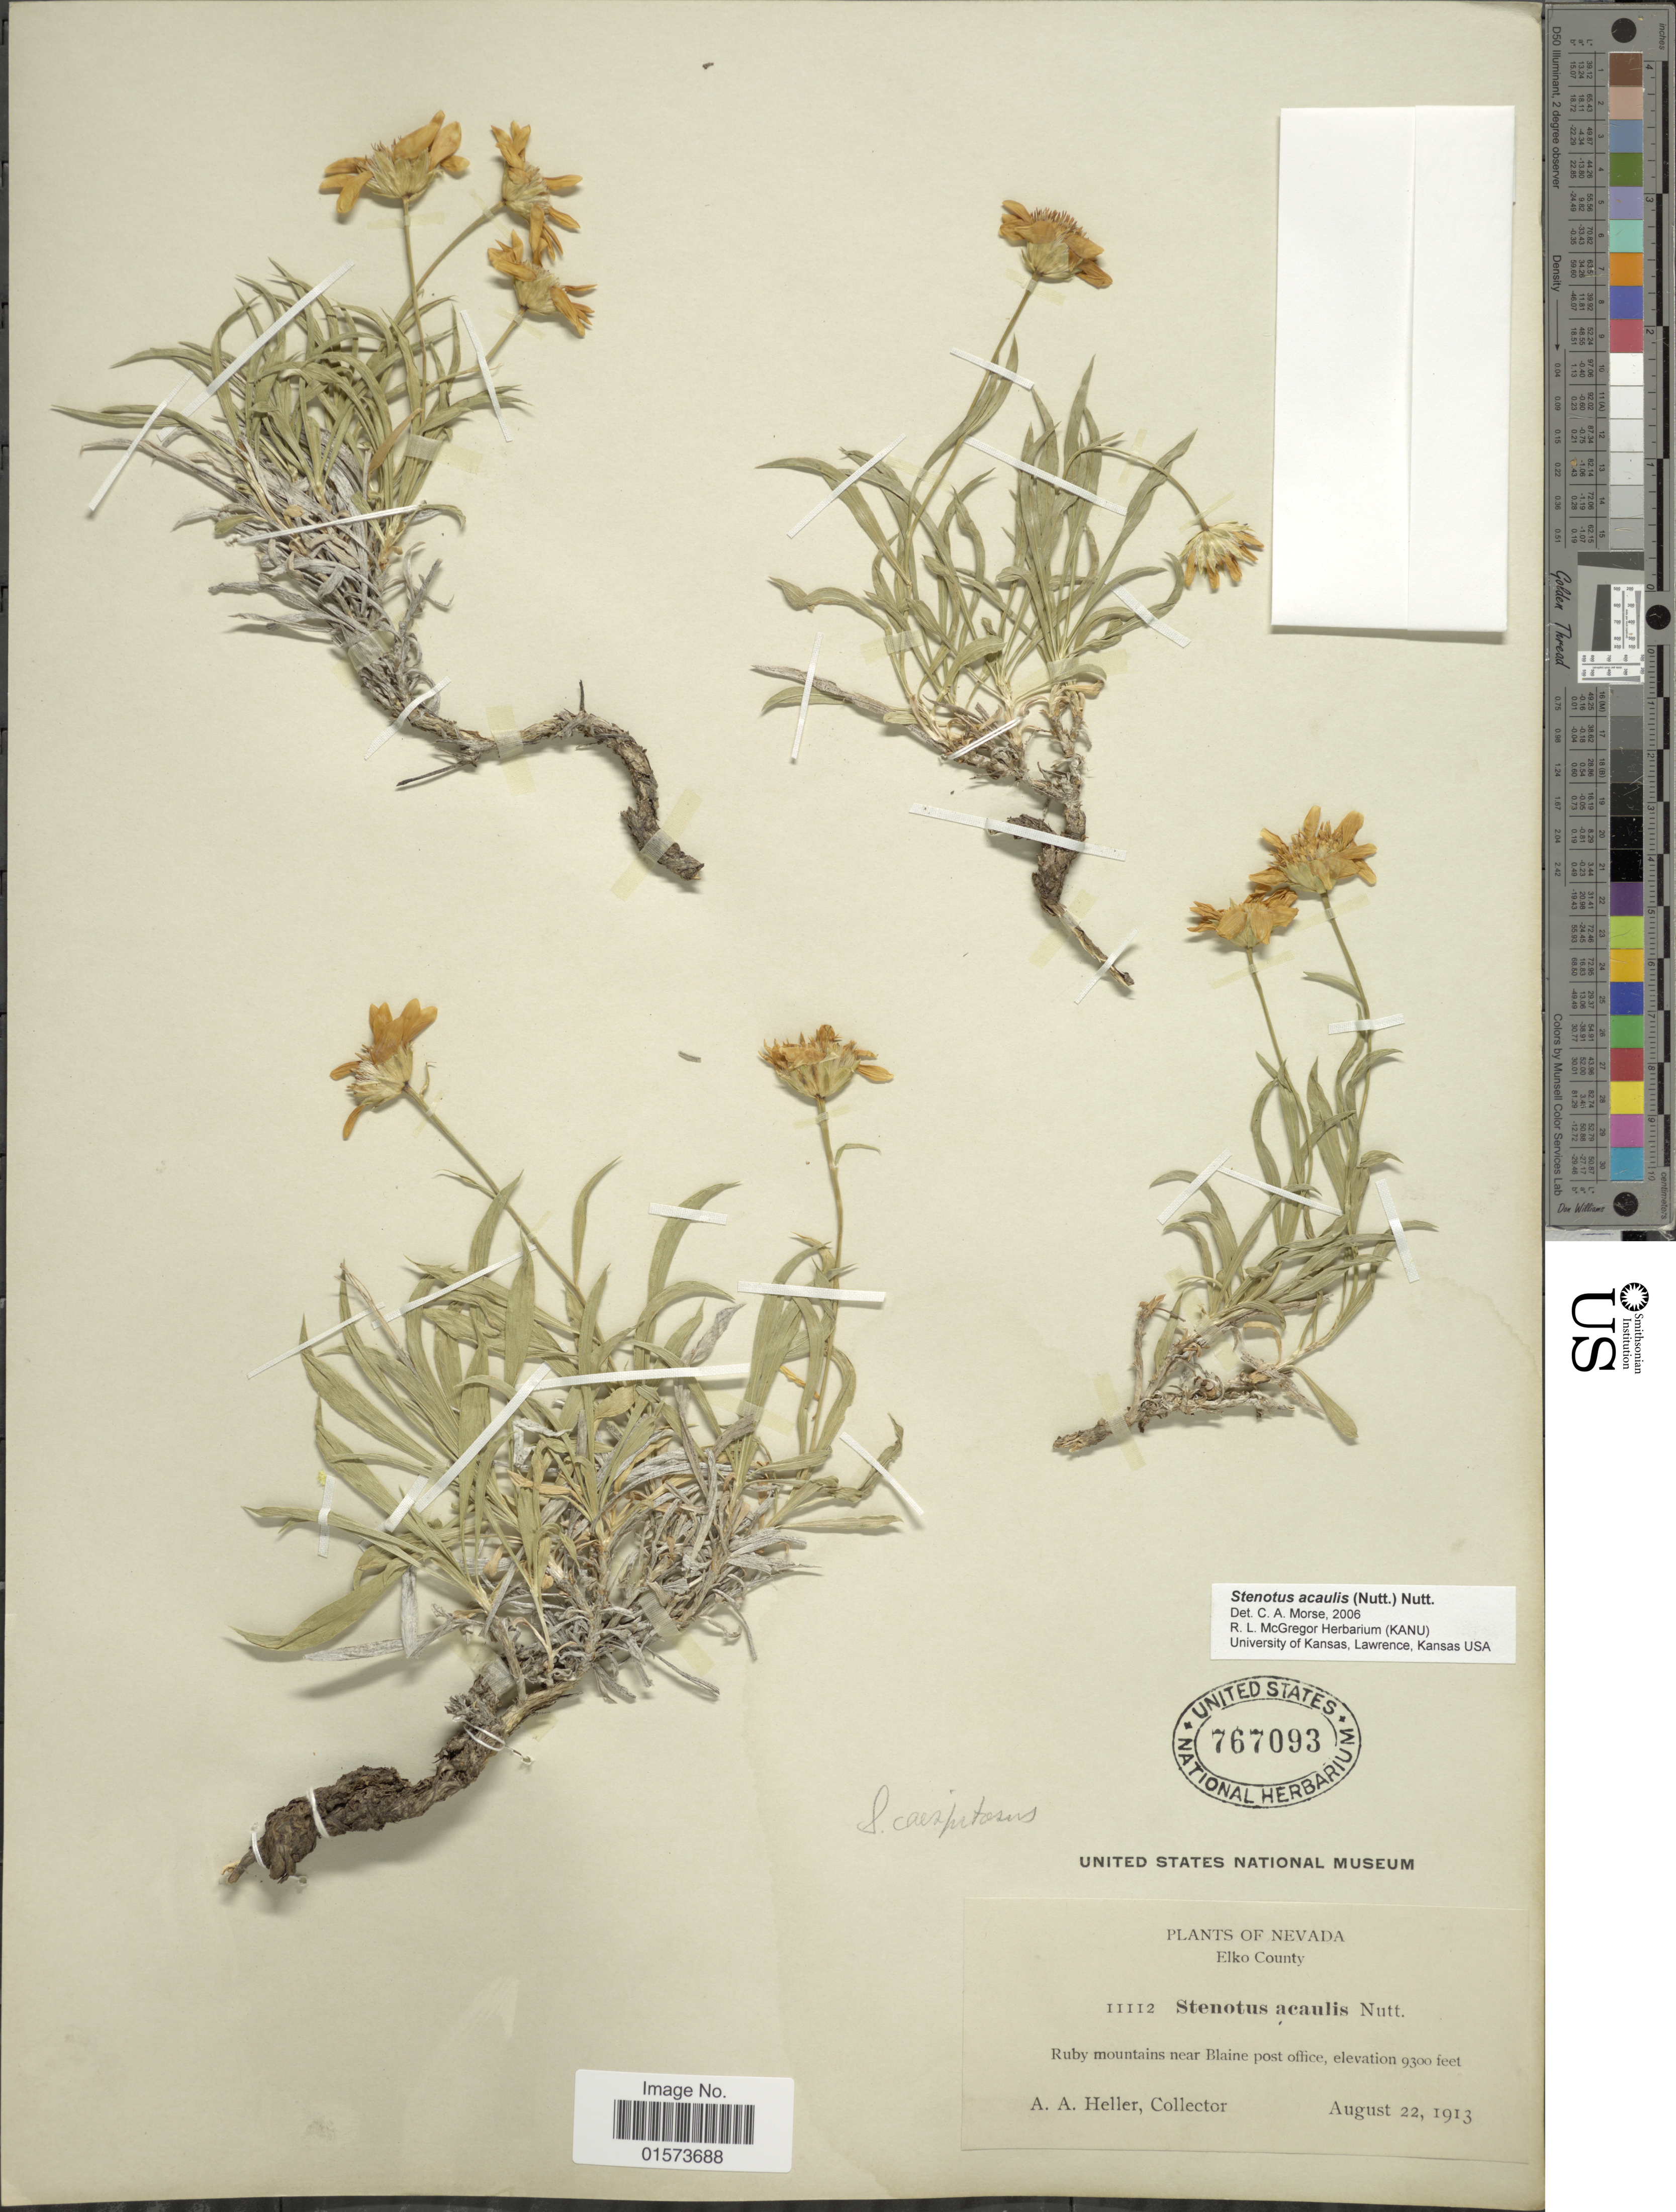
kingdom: Plantae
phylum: Tracheophyta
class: Magnoliopsida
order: Asterales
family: Asteraceae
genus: Stenotus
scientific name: Stenotus acaulis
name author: (Nutt.) Nutt.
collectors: A. A. Heller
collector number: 11112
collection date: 1913-08-22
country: United States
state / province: Nevada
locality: Elko County, Ruby mountains near Blaine post office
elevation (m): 2835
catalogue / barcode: US 767093